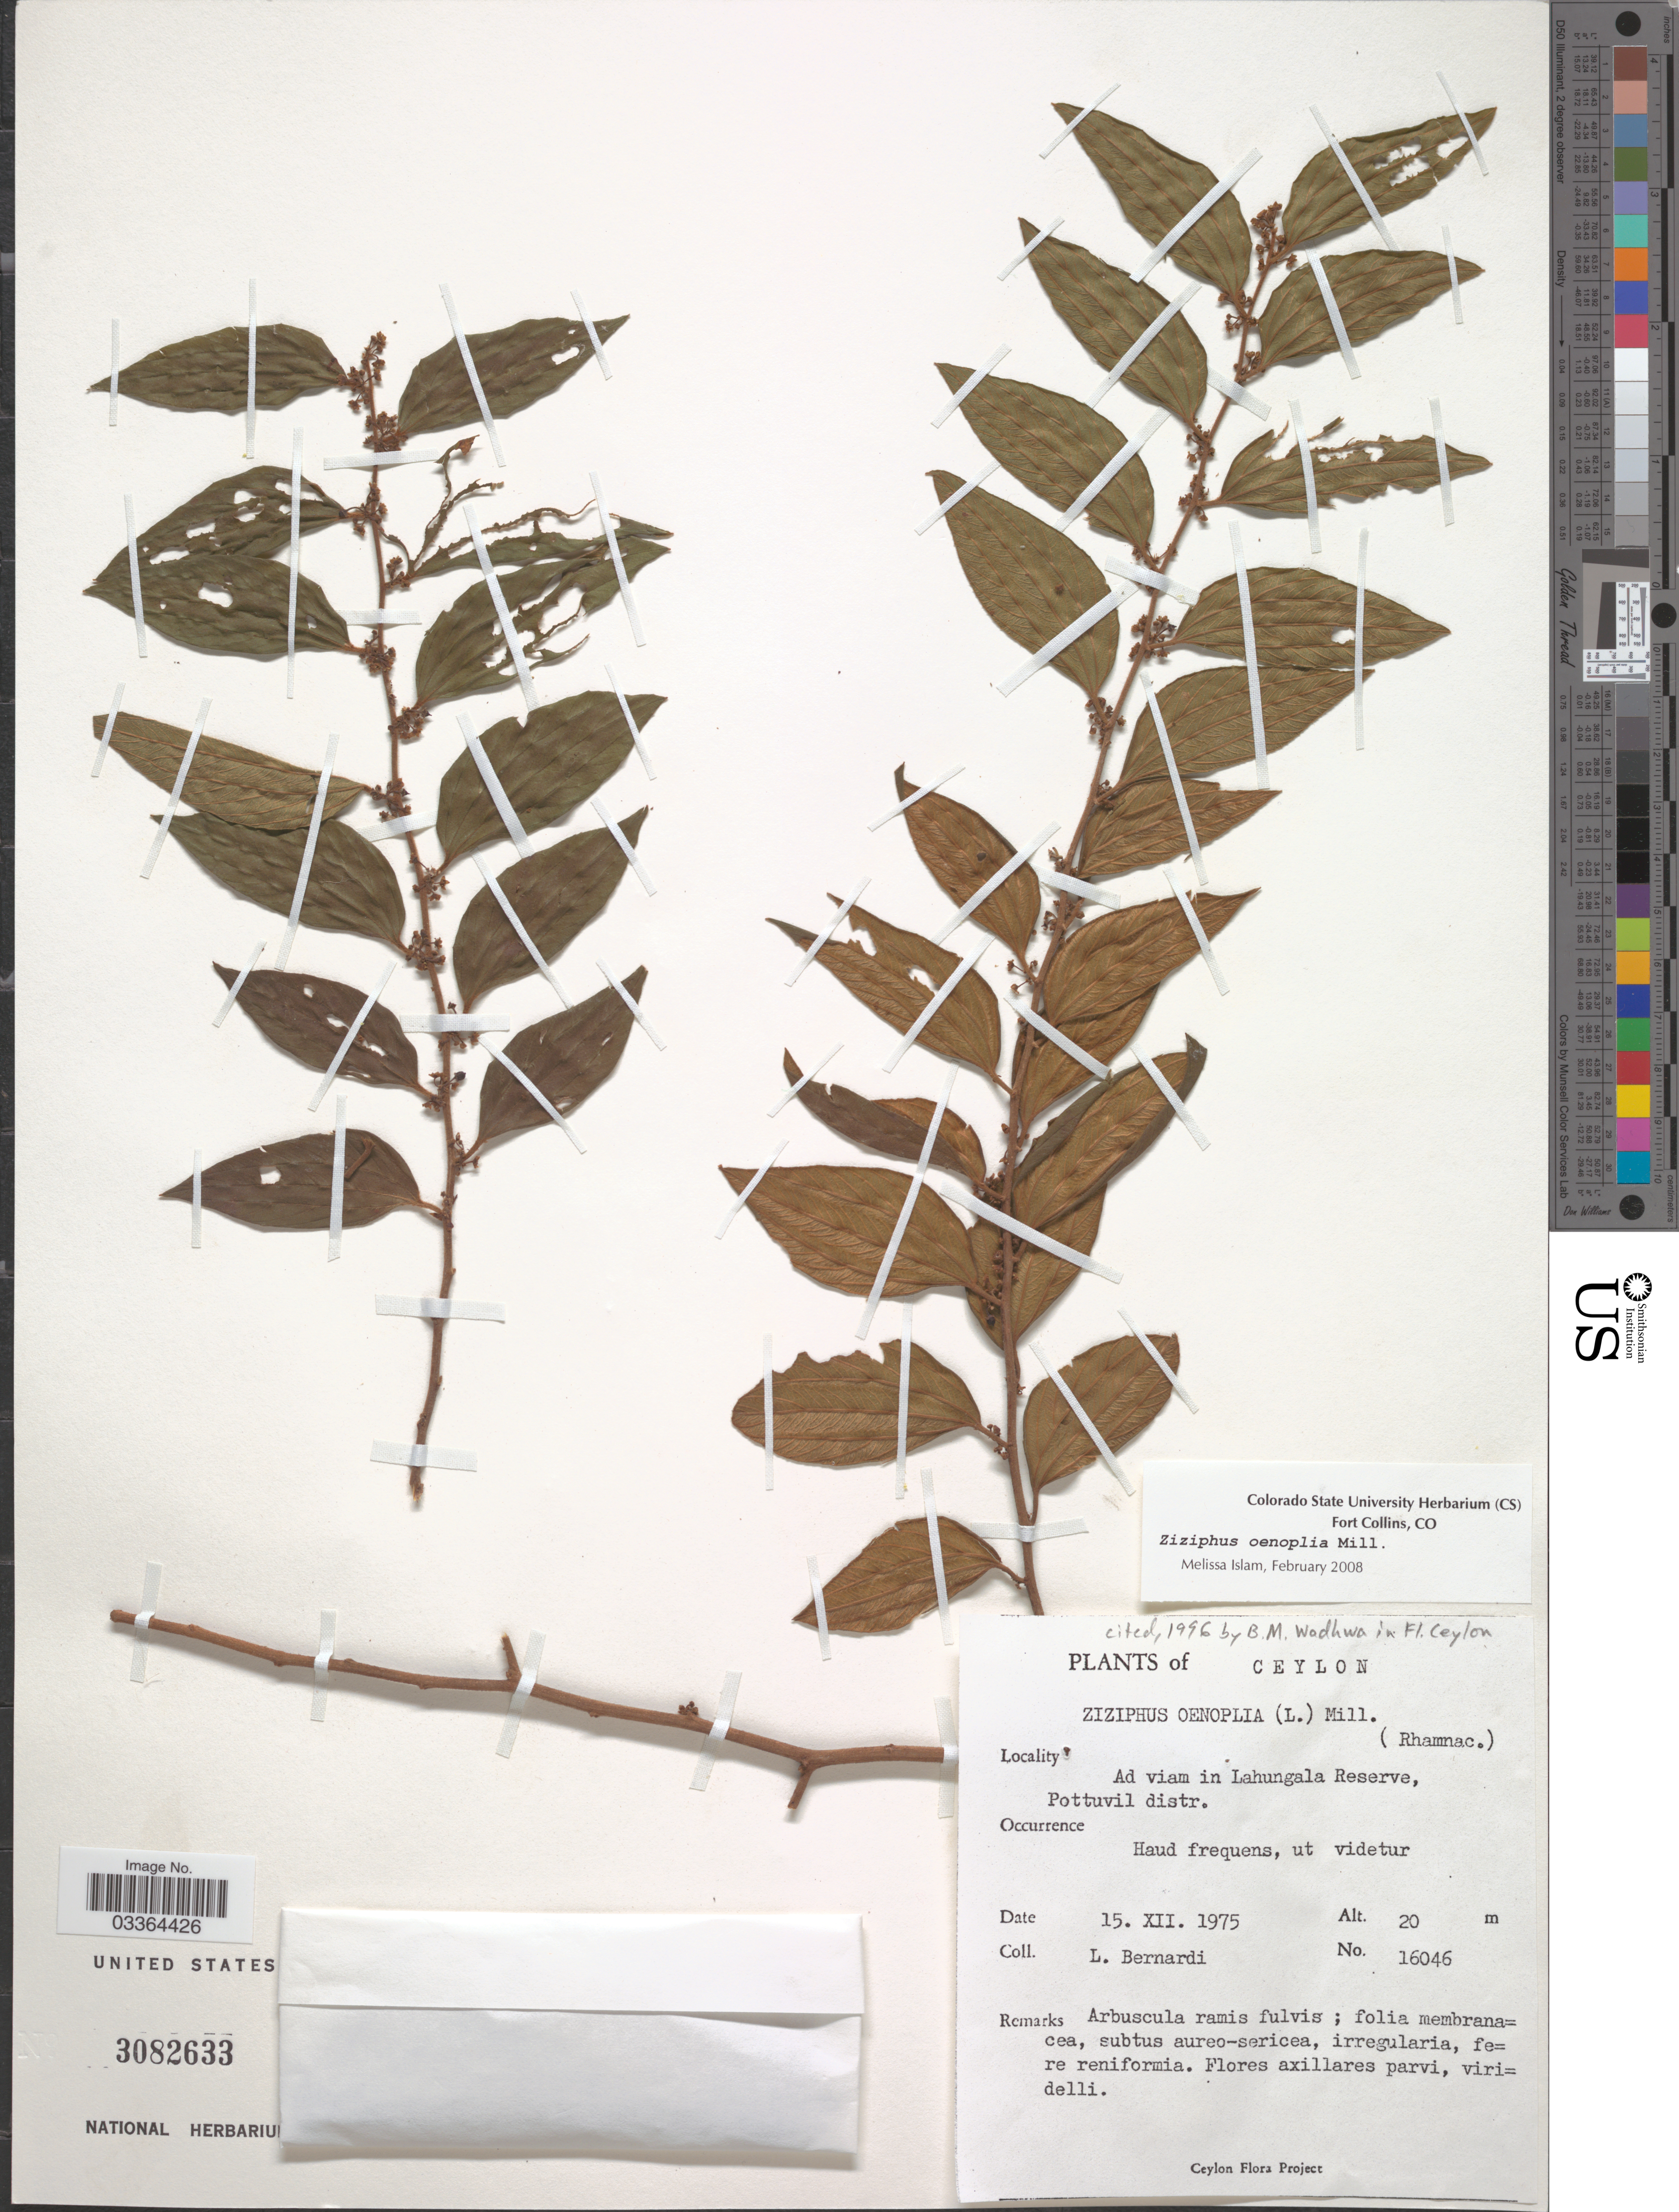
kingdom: Plantae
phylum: Tracheophyta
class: Magnoliopsida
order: Rosales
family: Rhamnaceae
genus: Ziziphus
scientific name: Ziziphus oenopolia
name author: (L.) Mill.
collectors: L. Bernardi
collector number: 16046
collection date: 1975-12-15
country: Sri Lanka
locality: Ceylon. Ad viam in Lahungala Reserve, Pottuvil distr.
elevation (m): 20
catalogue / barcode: US 3082633